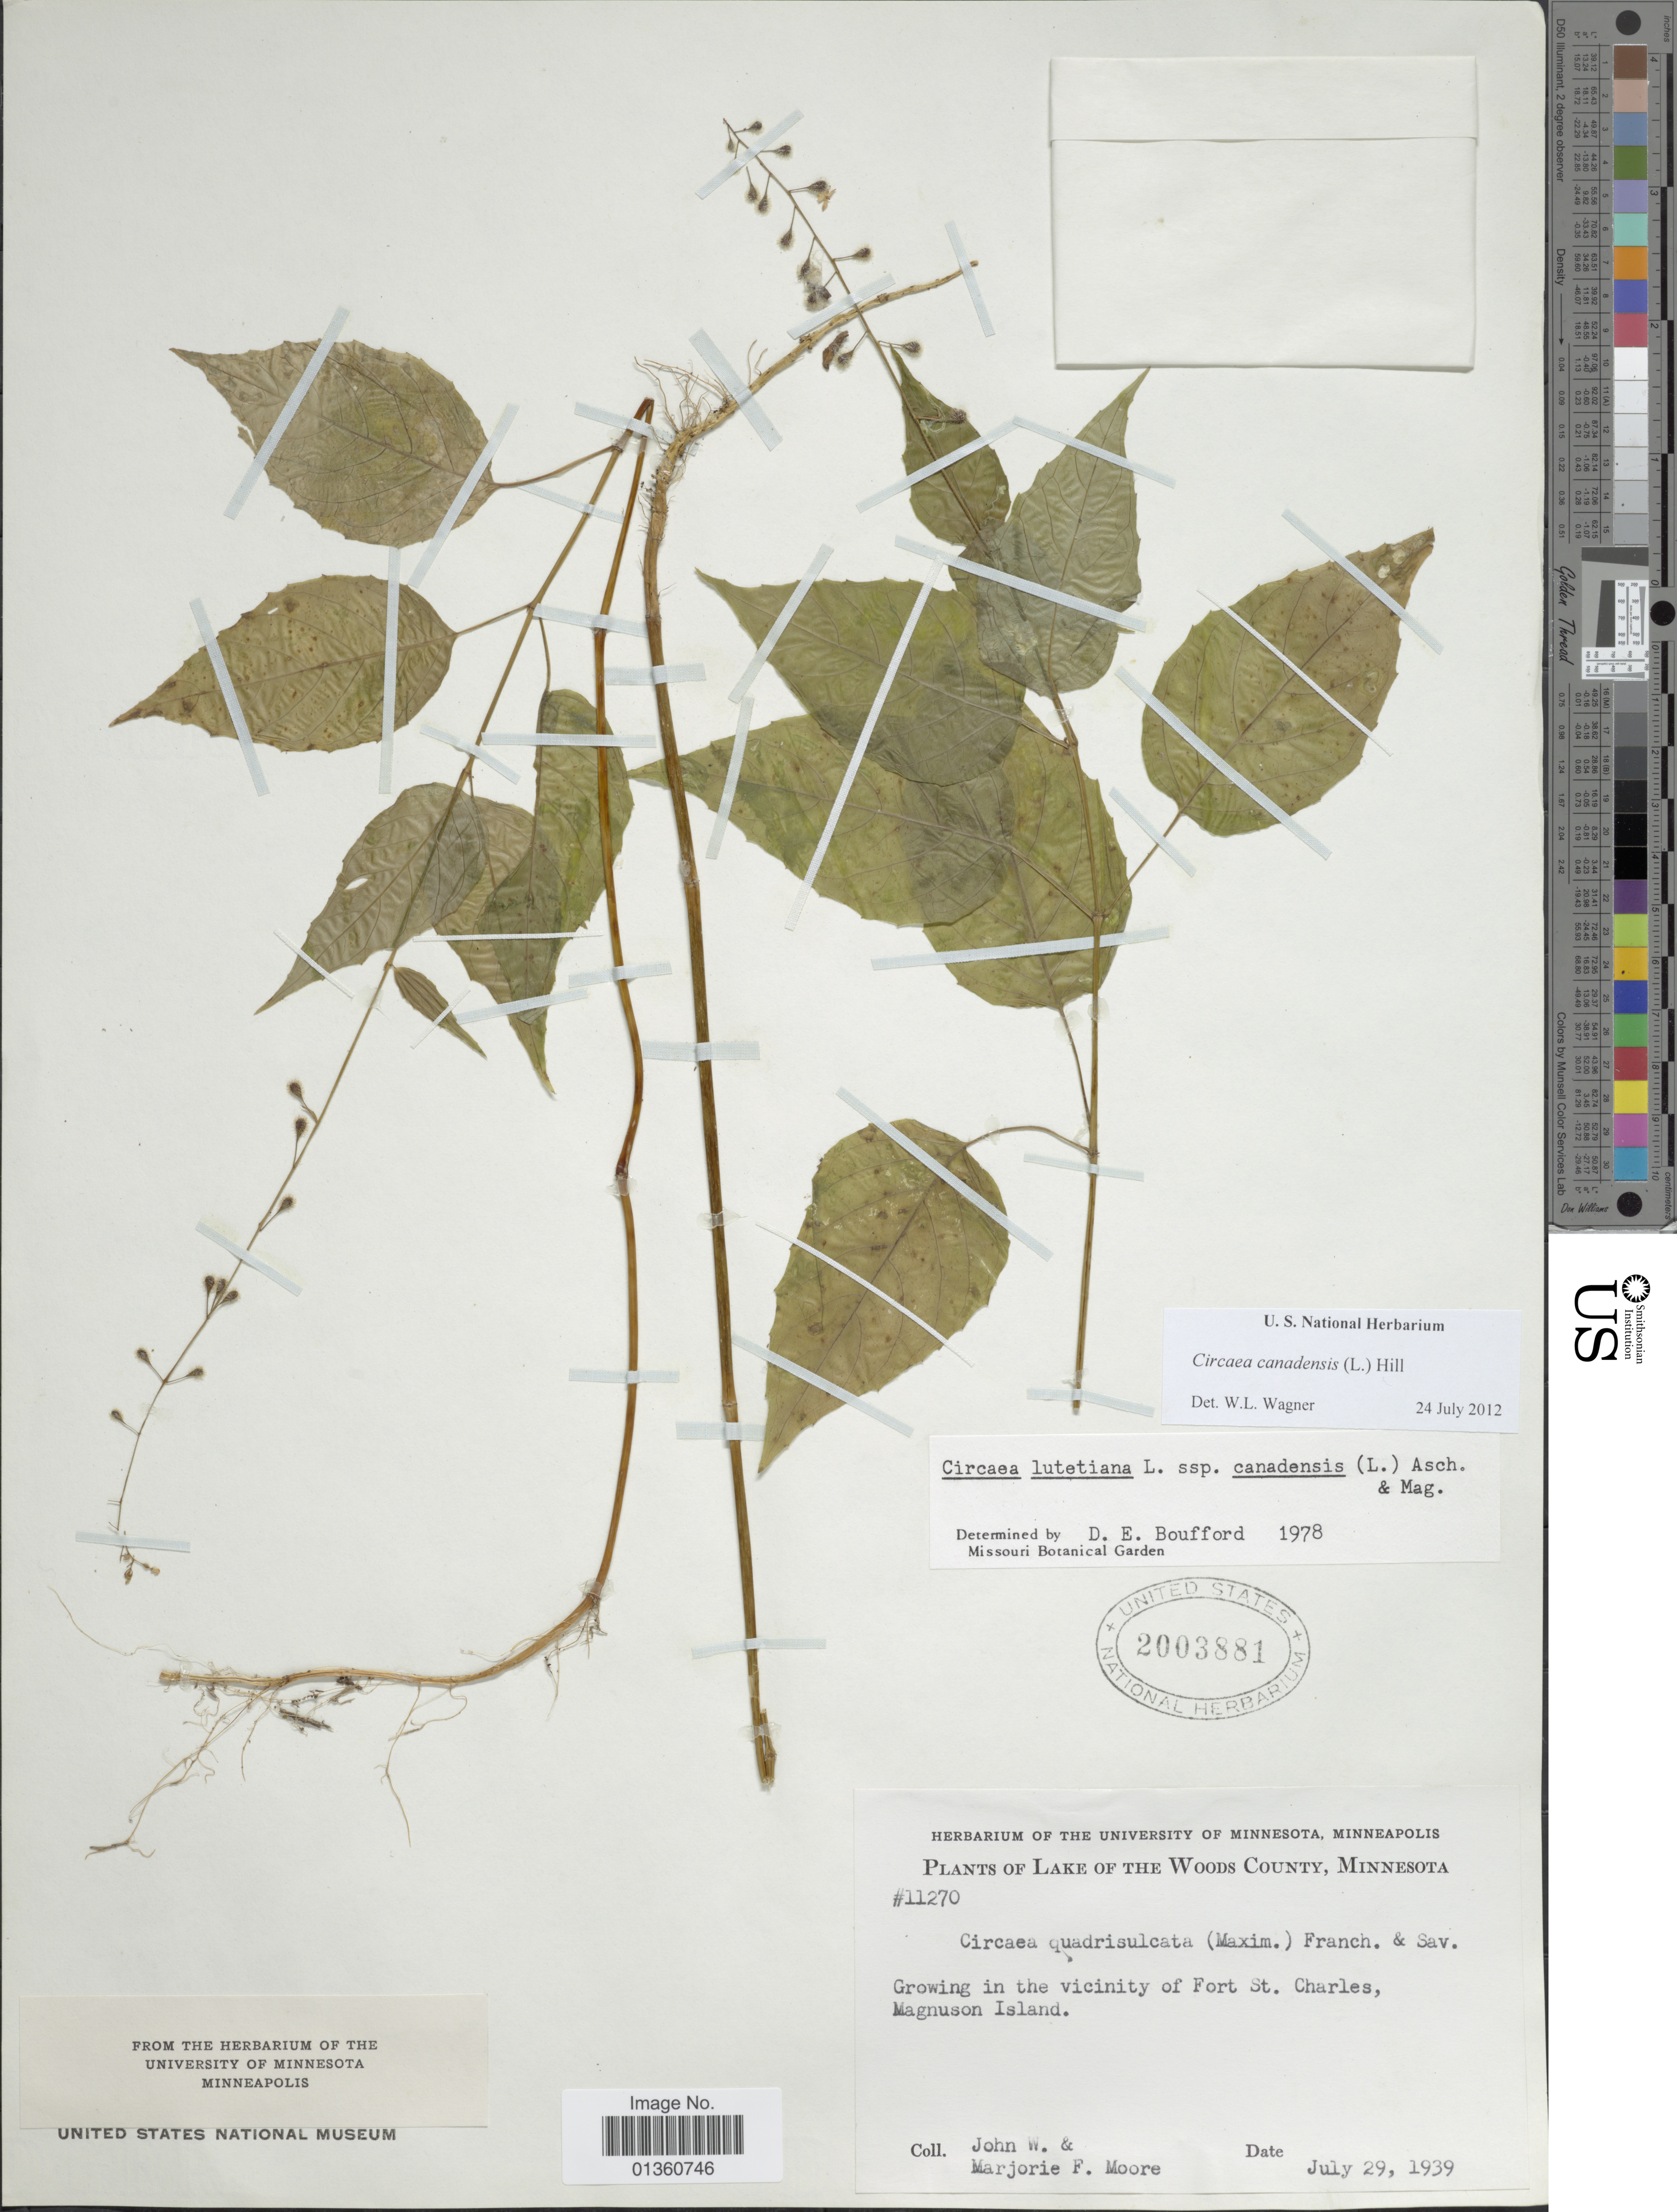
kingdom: Plantae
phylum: Tracheophyta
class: Magnoliopsida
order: Myrtales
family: Onagraceae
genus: Circaea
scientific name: Circaea canadensis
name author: (L.) Hill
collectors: J. Moore & M. Moore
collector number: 11270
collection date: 1939-07-29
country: United States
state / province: Minnesota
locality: Lake of the Woods County. Growing in the vicinity of Fort St. Charles, Magnuson Island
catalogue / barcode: US 2003881